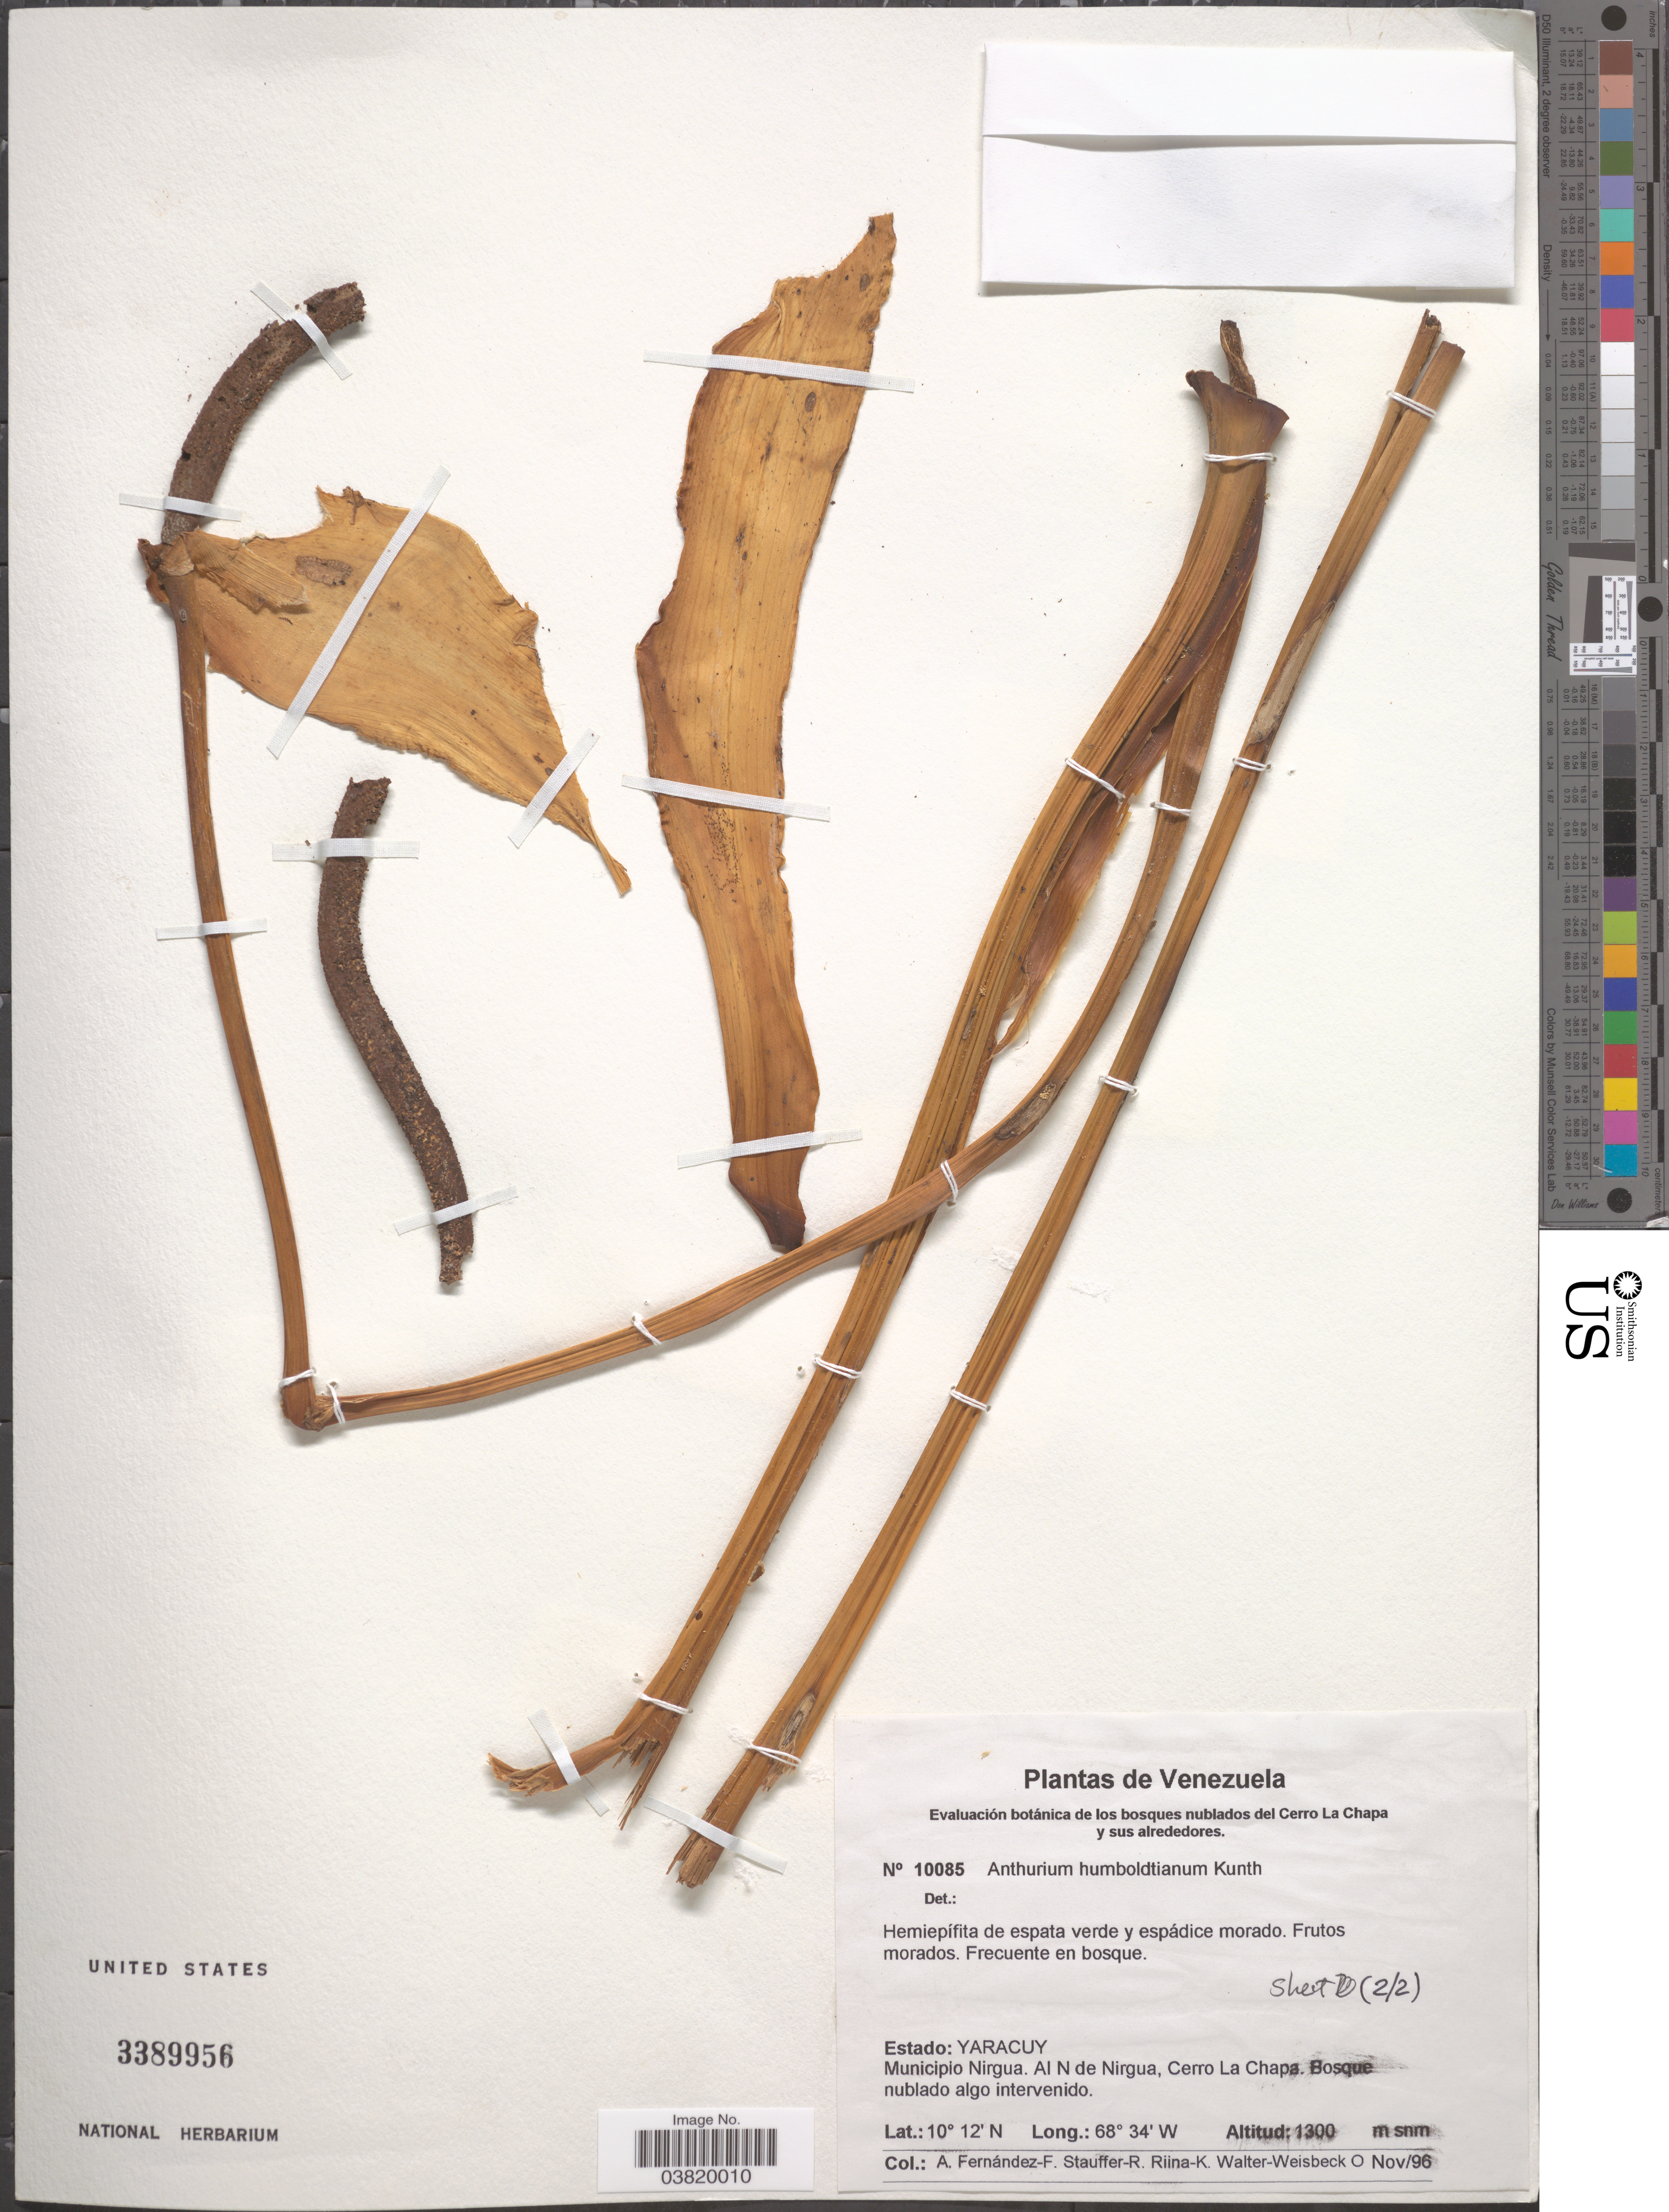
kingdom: Plantae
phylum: Tracheophyta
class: Liliopsida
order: Alismatales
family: Araceae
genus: Anthurium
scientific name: Anthurium humboldtianum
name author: Kunth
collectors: A. Fernández F., Stauffer-R., K. Riina & O. Walter-Weisbeck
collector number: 10085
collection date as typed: Transcribed d/m/y: /11/96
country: Venezuela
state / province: Yaracuy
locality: Municipio Nirgua. Al N de Nirgua, Cerro La Chapa.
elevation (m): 1300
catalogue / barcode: US 3389956